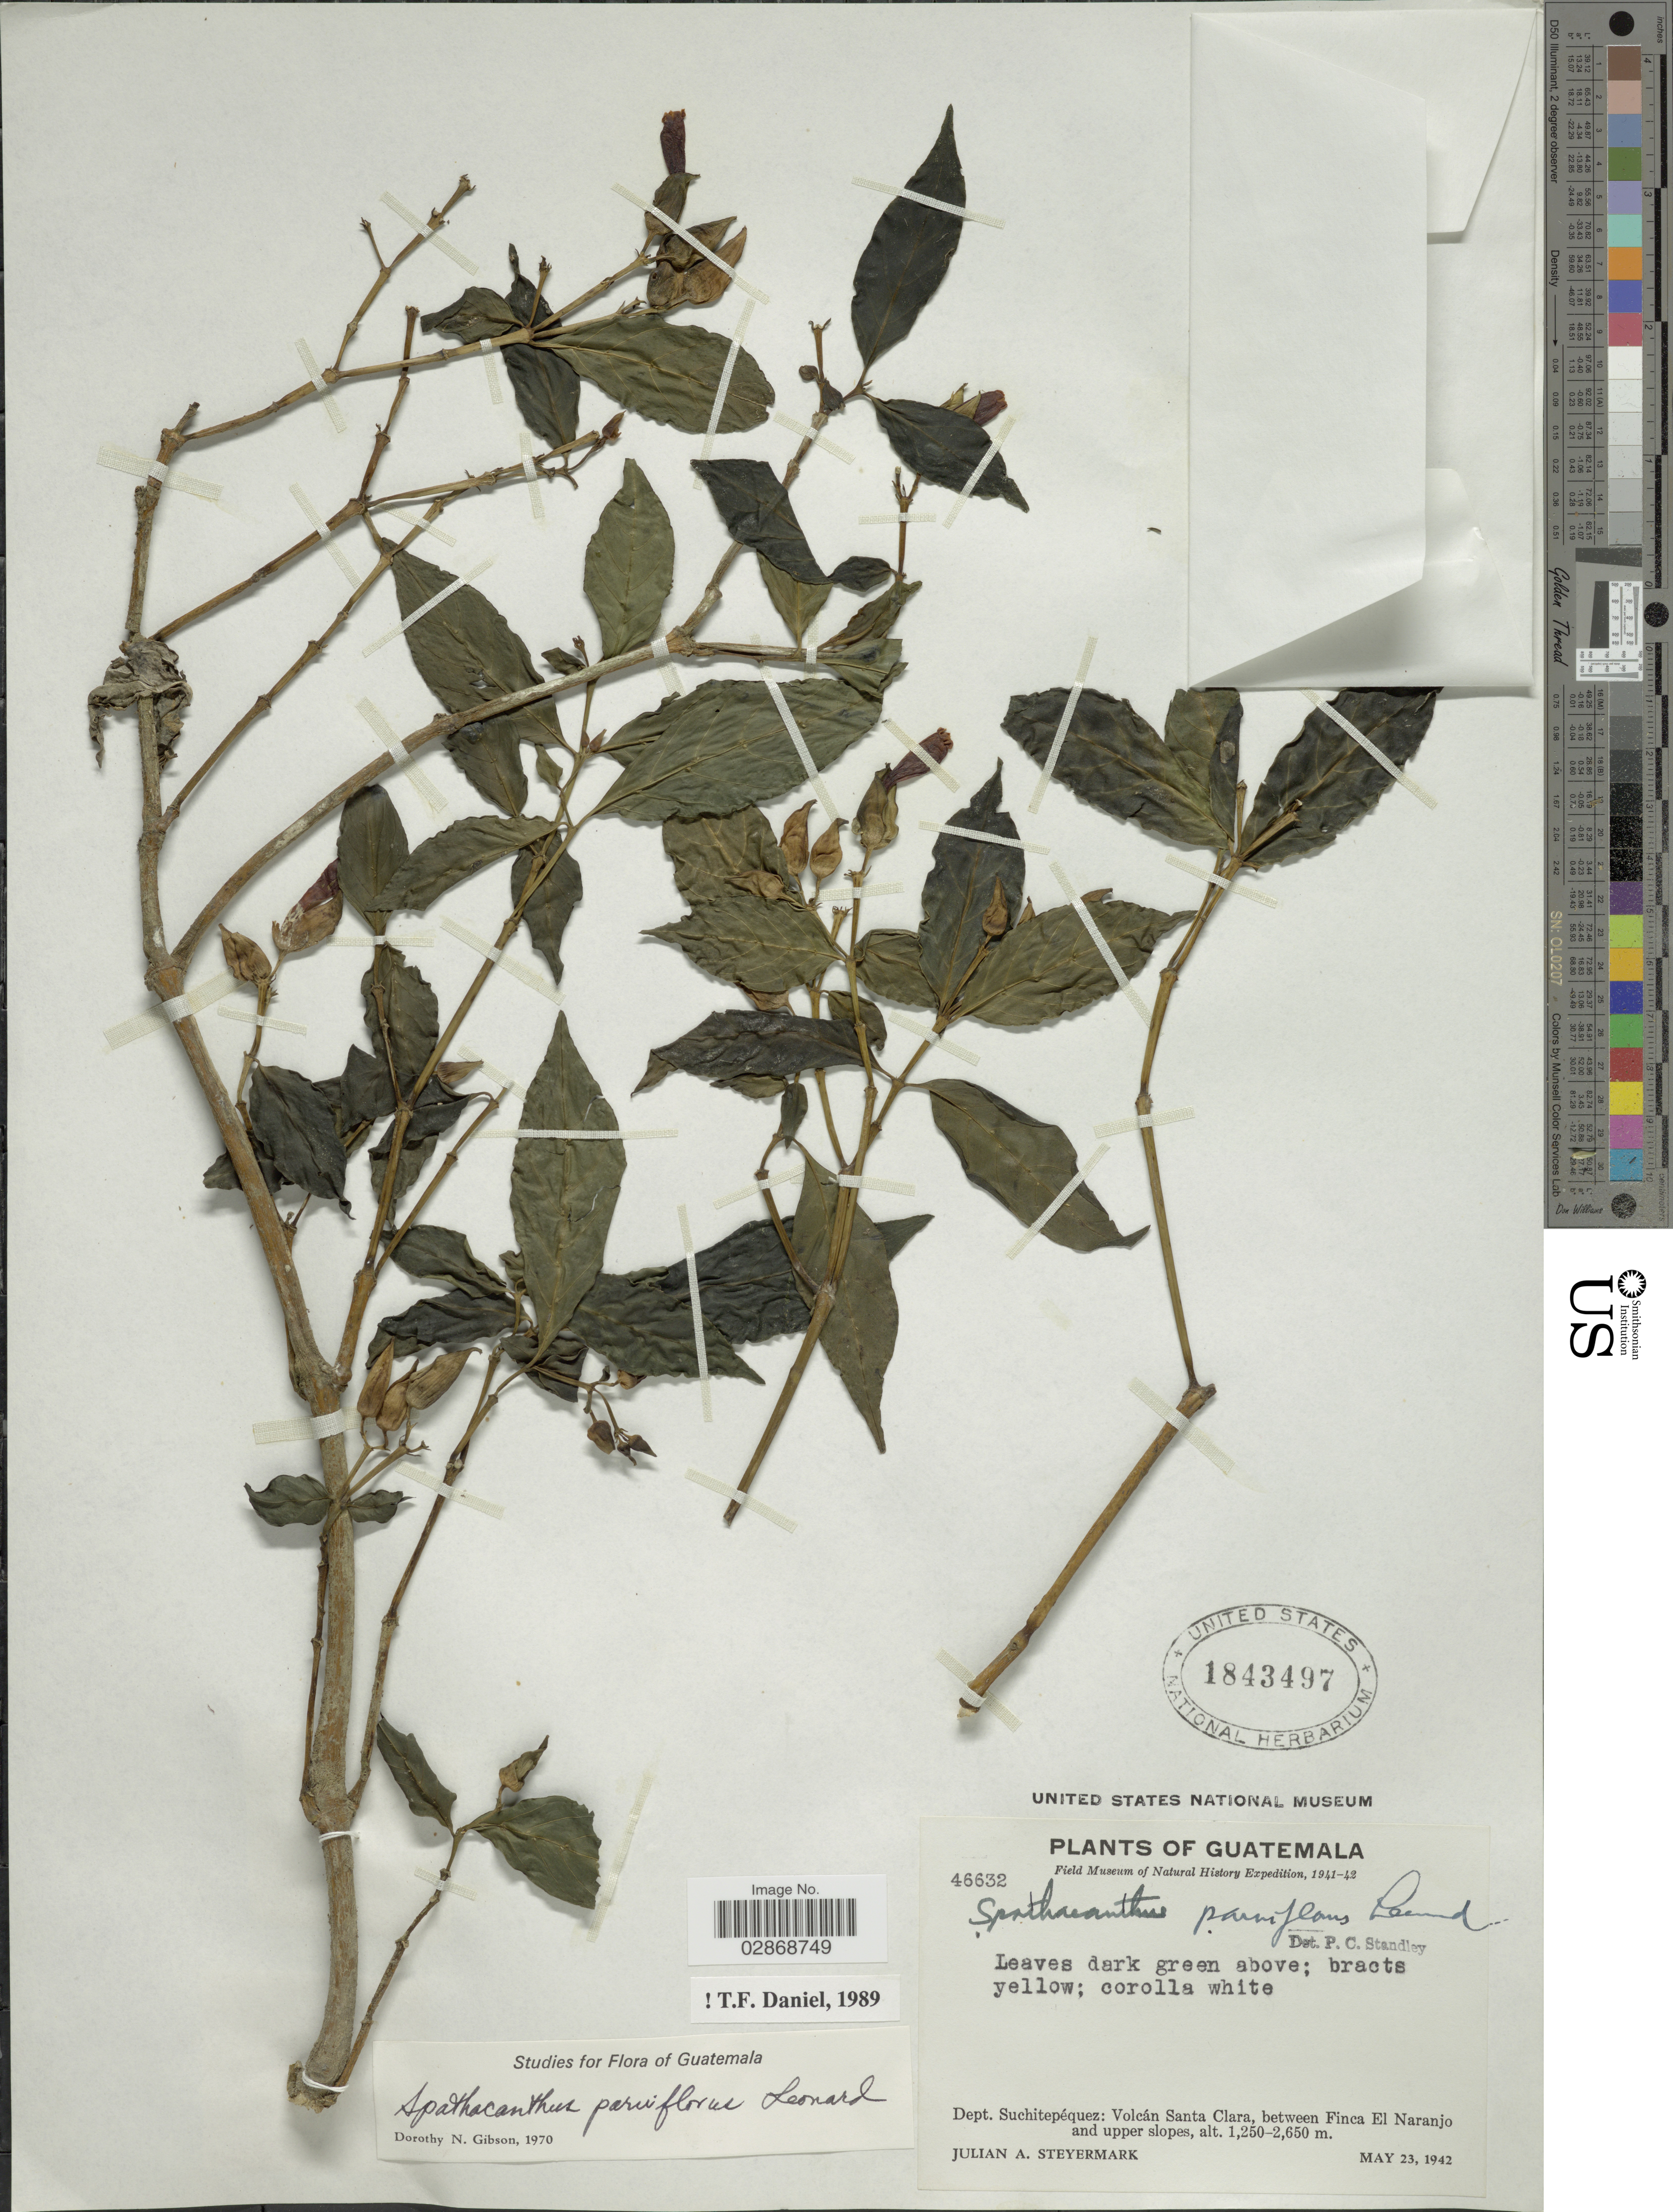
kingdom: Plantae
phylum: Tracheophyta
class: Magnoliopsida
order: Lamiales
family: Acanthaceae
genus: Spathacanthus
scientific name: Spathacanthus parviflorus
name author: Leonard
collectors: J. Steyermark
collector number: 46632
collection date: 1942-05-23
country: Guatemala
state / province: Suchitepéquez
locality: Dept. Suchitepéquez: Volcán Santa Clara, between Finca El Naranjo and upper slopes.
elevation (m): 1250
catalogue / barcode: US 1843497